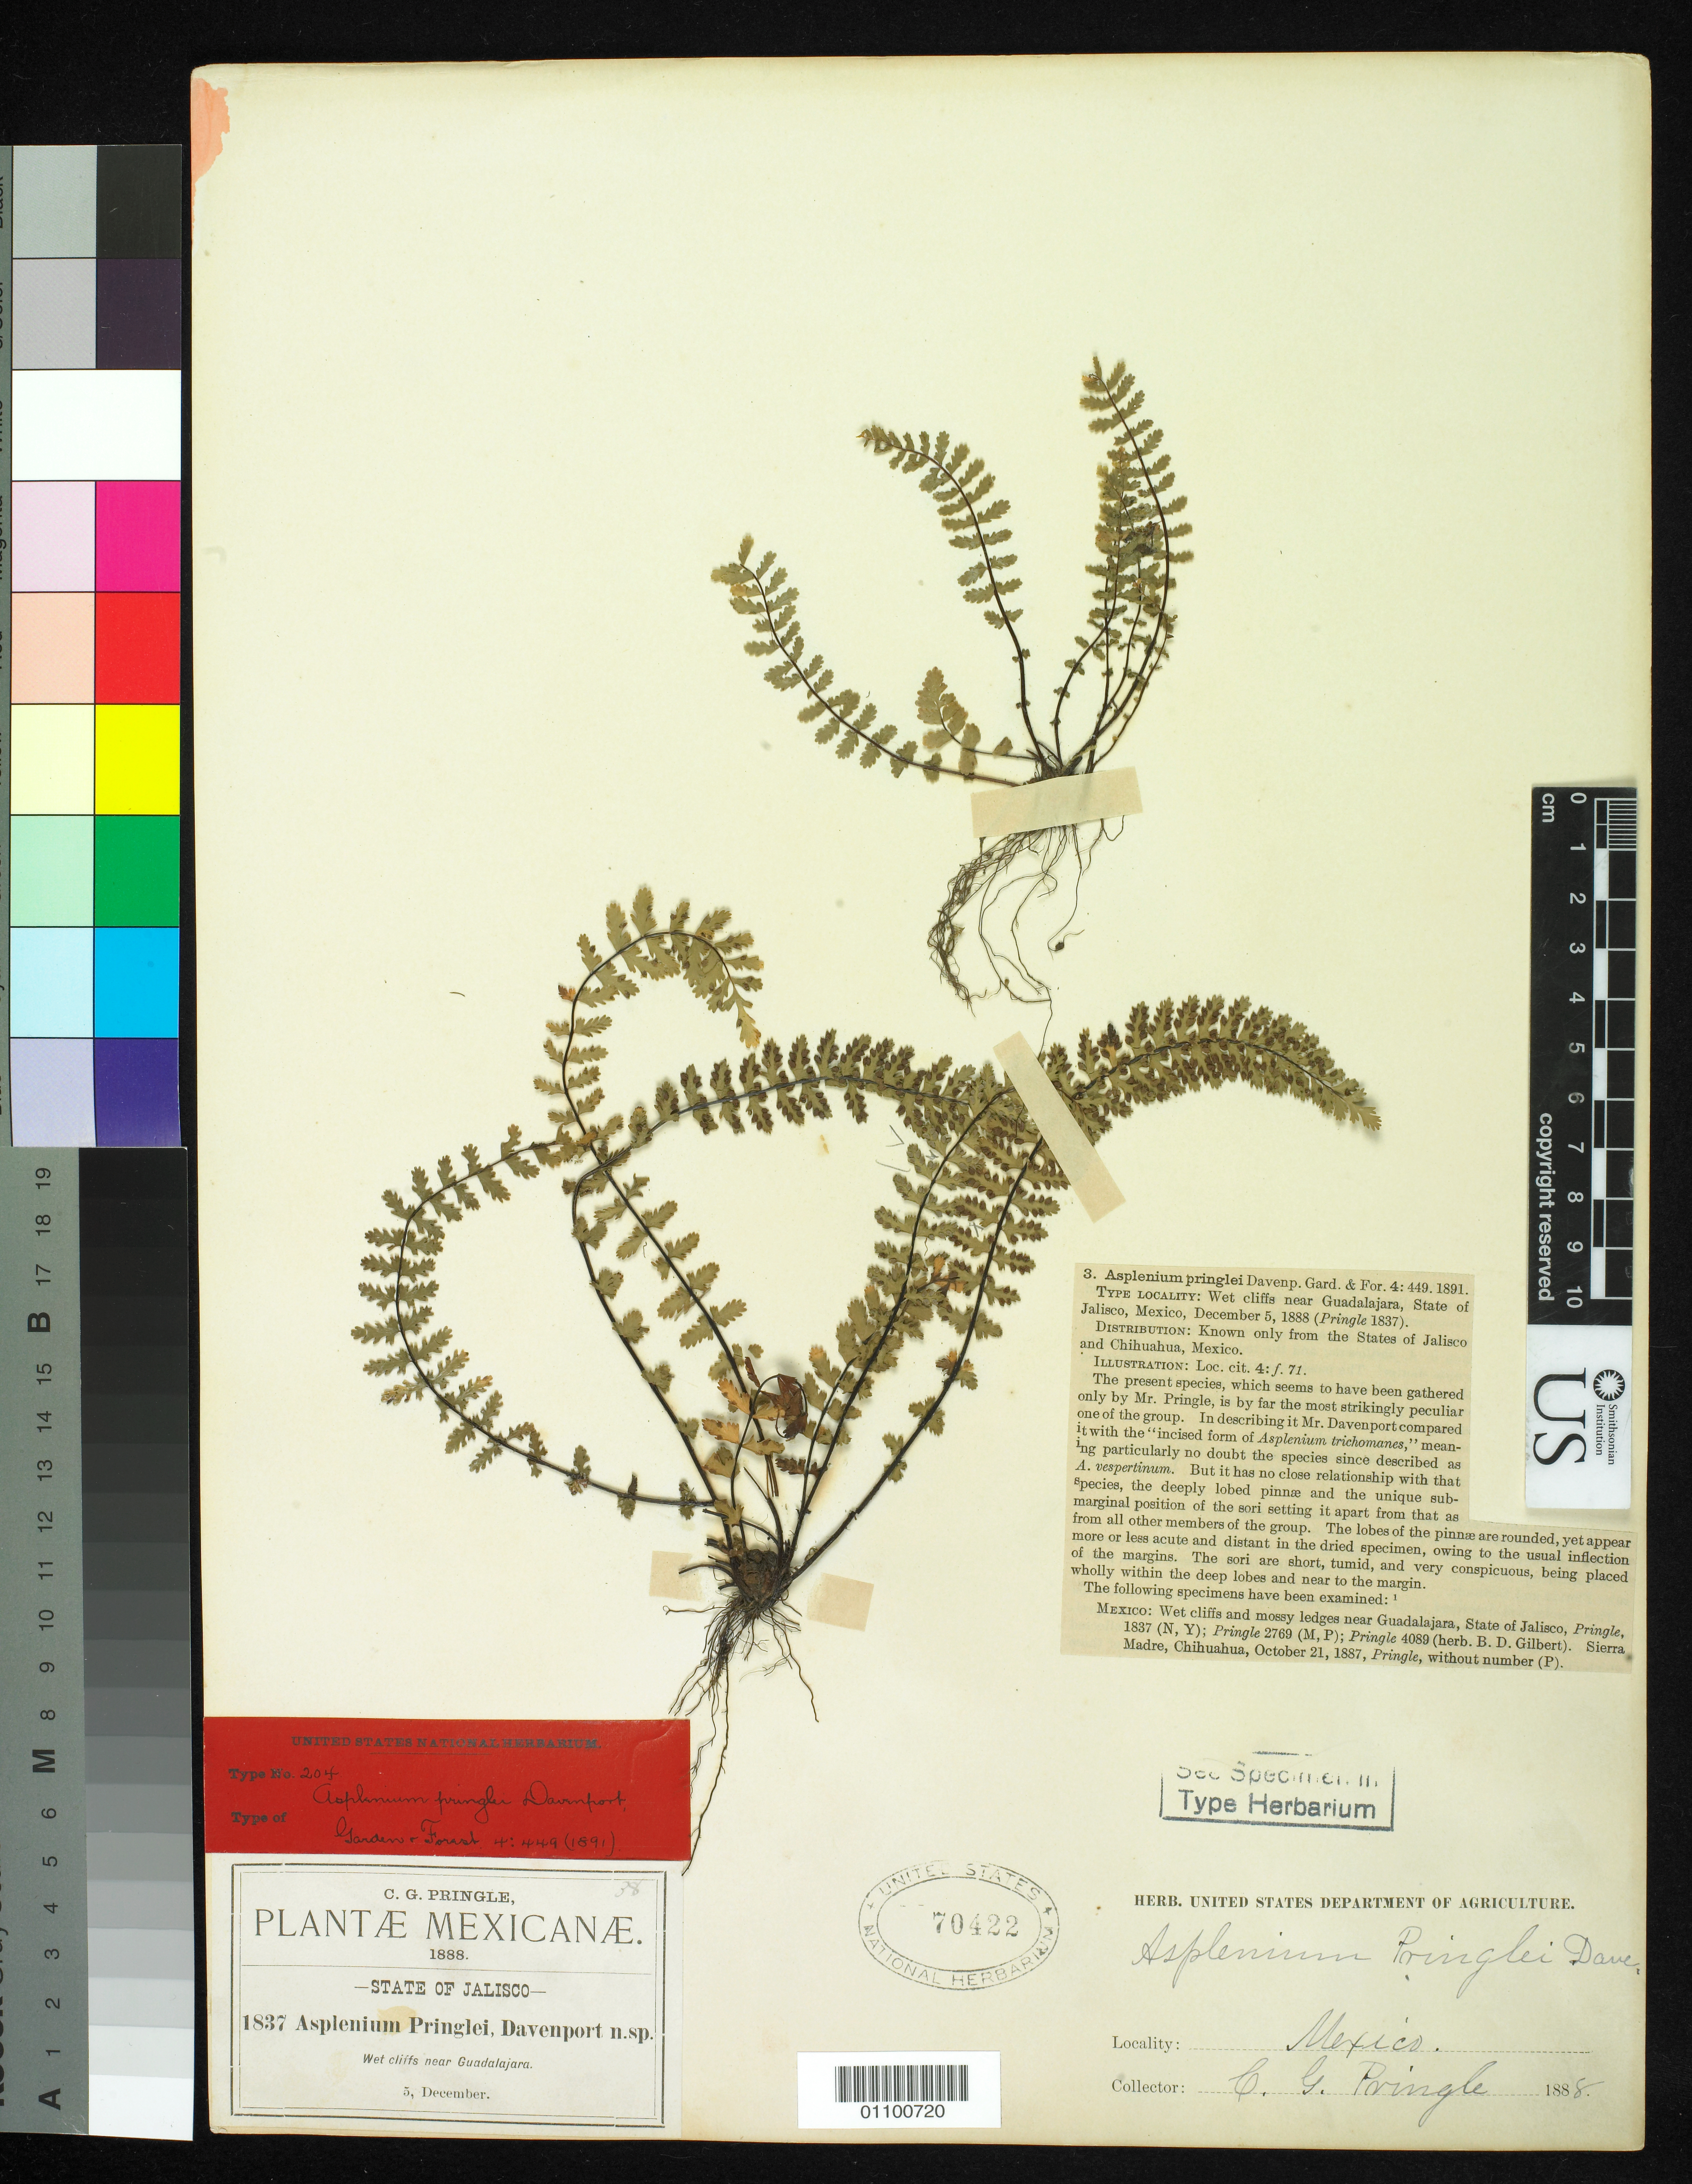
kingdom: Plantae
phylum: Tracheophyta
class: Polypodiopsida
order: Polypodiales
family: Aspleniaceae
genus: Asplenium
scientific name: Asplenium pringlei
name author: Davenp.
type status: Type Collection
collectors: C. G. Pringle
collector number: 1837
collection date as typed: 5 Dec 1888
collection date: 1888-12-05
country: Mexico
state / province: Jalisco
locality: Near Guadalajara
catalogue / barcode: US 70422